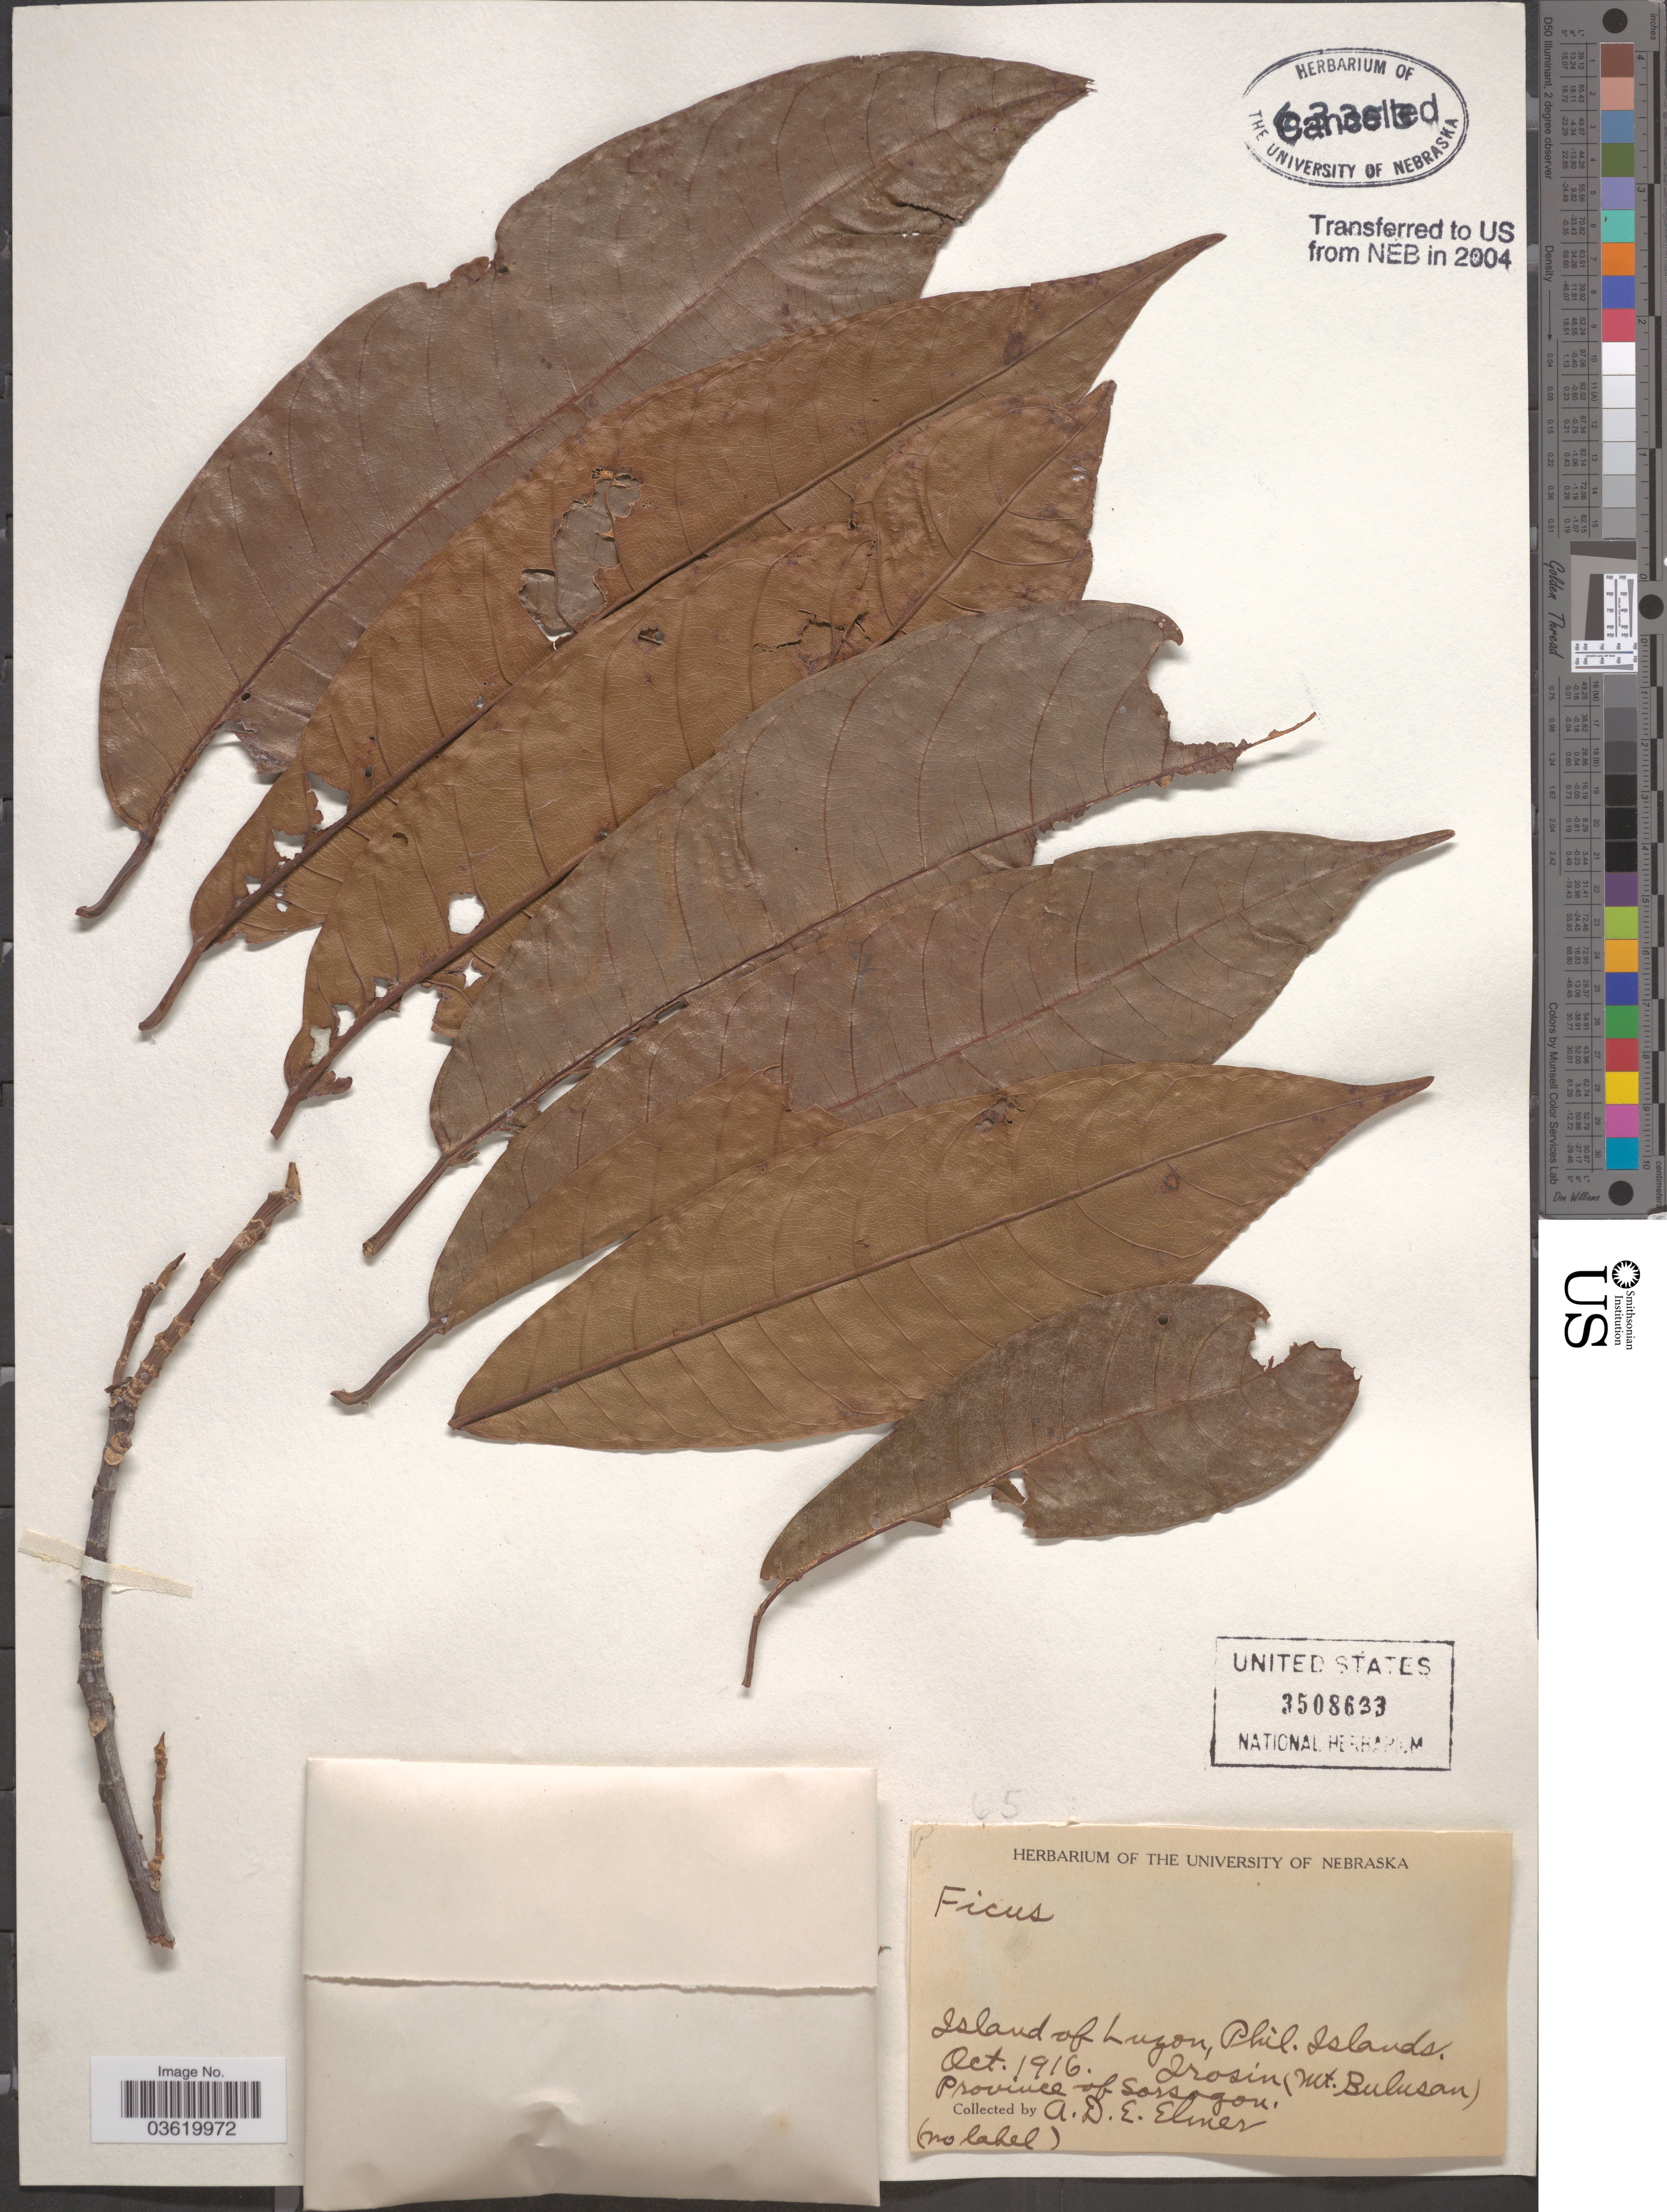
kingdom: Plantae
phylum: Tracheophyta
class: Magnoliopsida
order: Rosales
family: Moraceae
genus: Ficus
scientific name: Ficus sp.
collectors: A. D. E. Elmer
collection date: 1916-10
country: Philippines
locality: Island of Luzon, Phil. Islands. Irosin (Mt. Bulusan). Province of Sorsogon.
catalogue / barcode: US 3508633